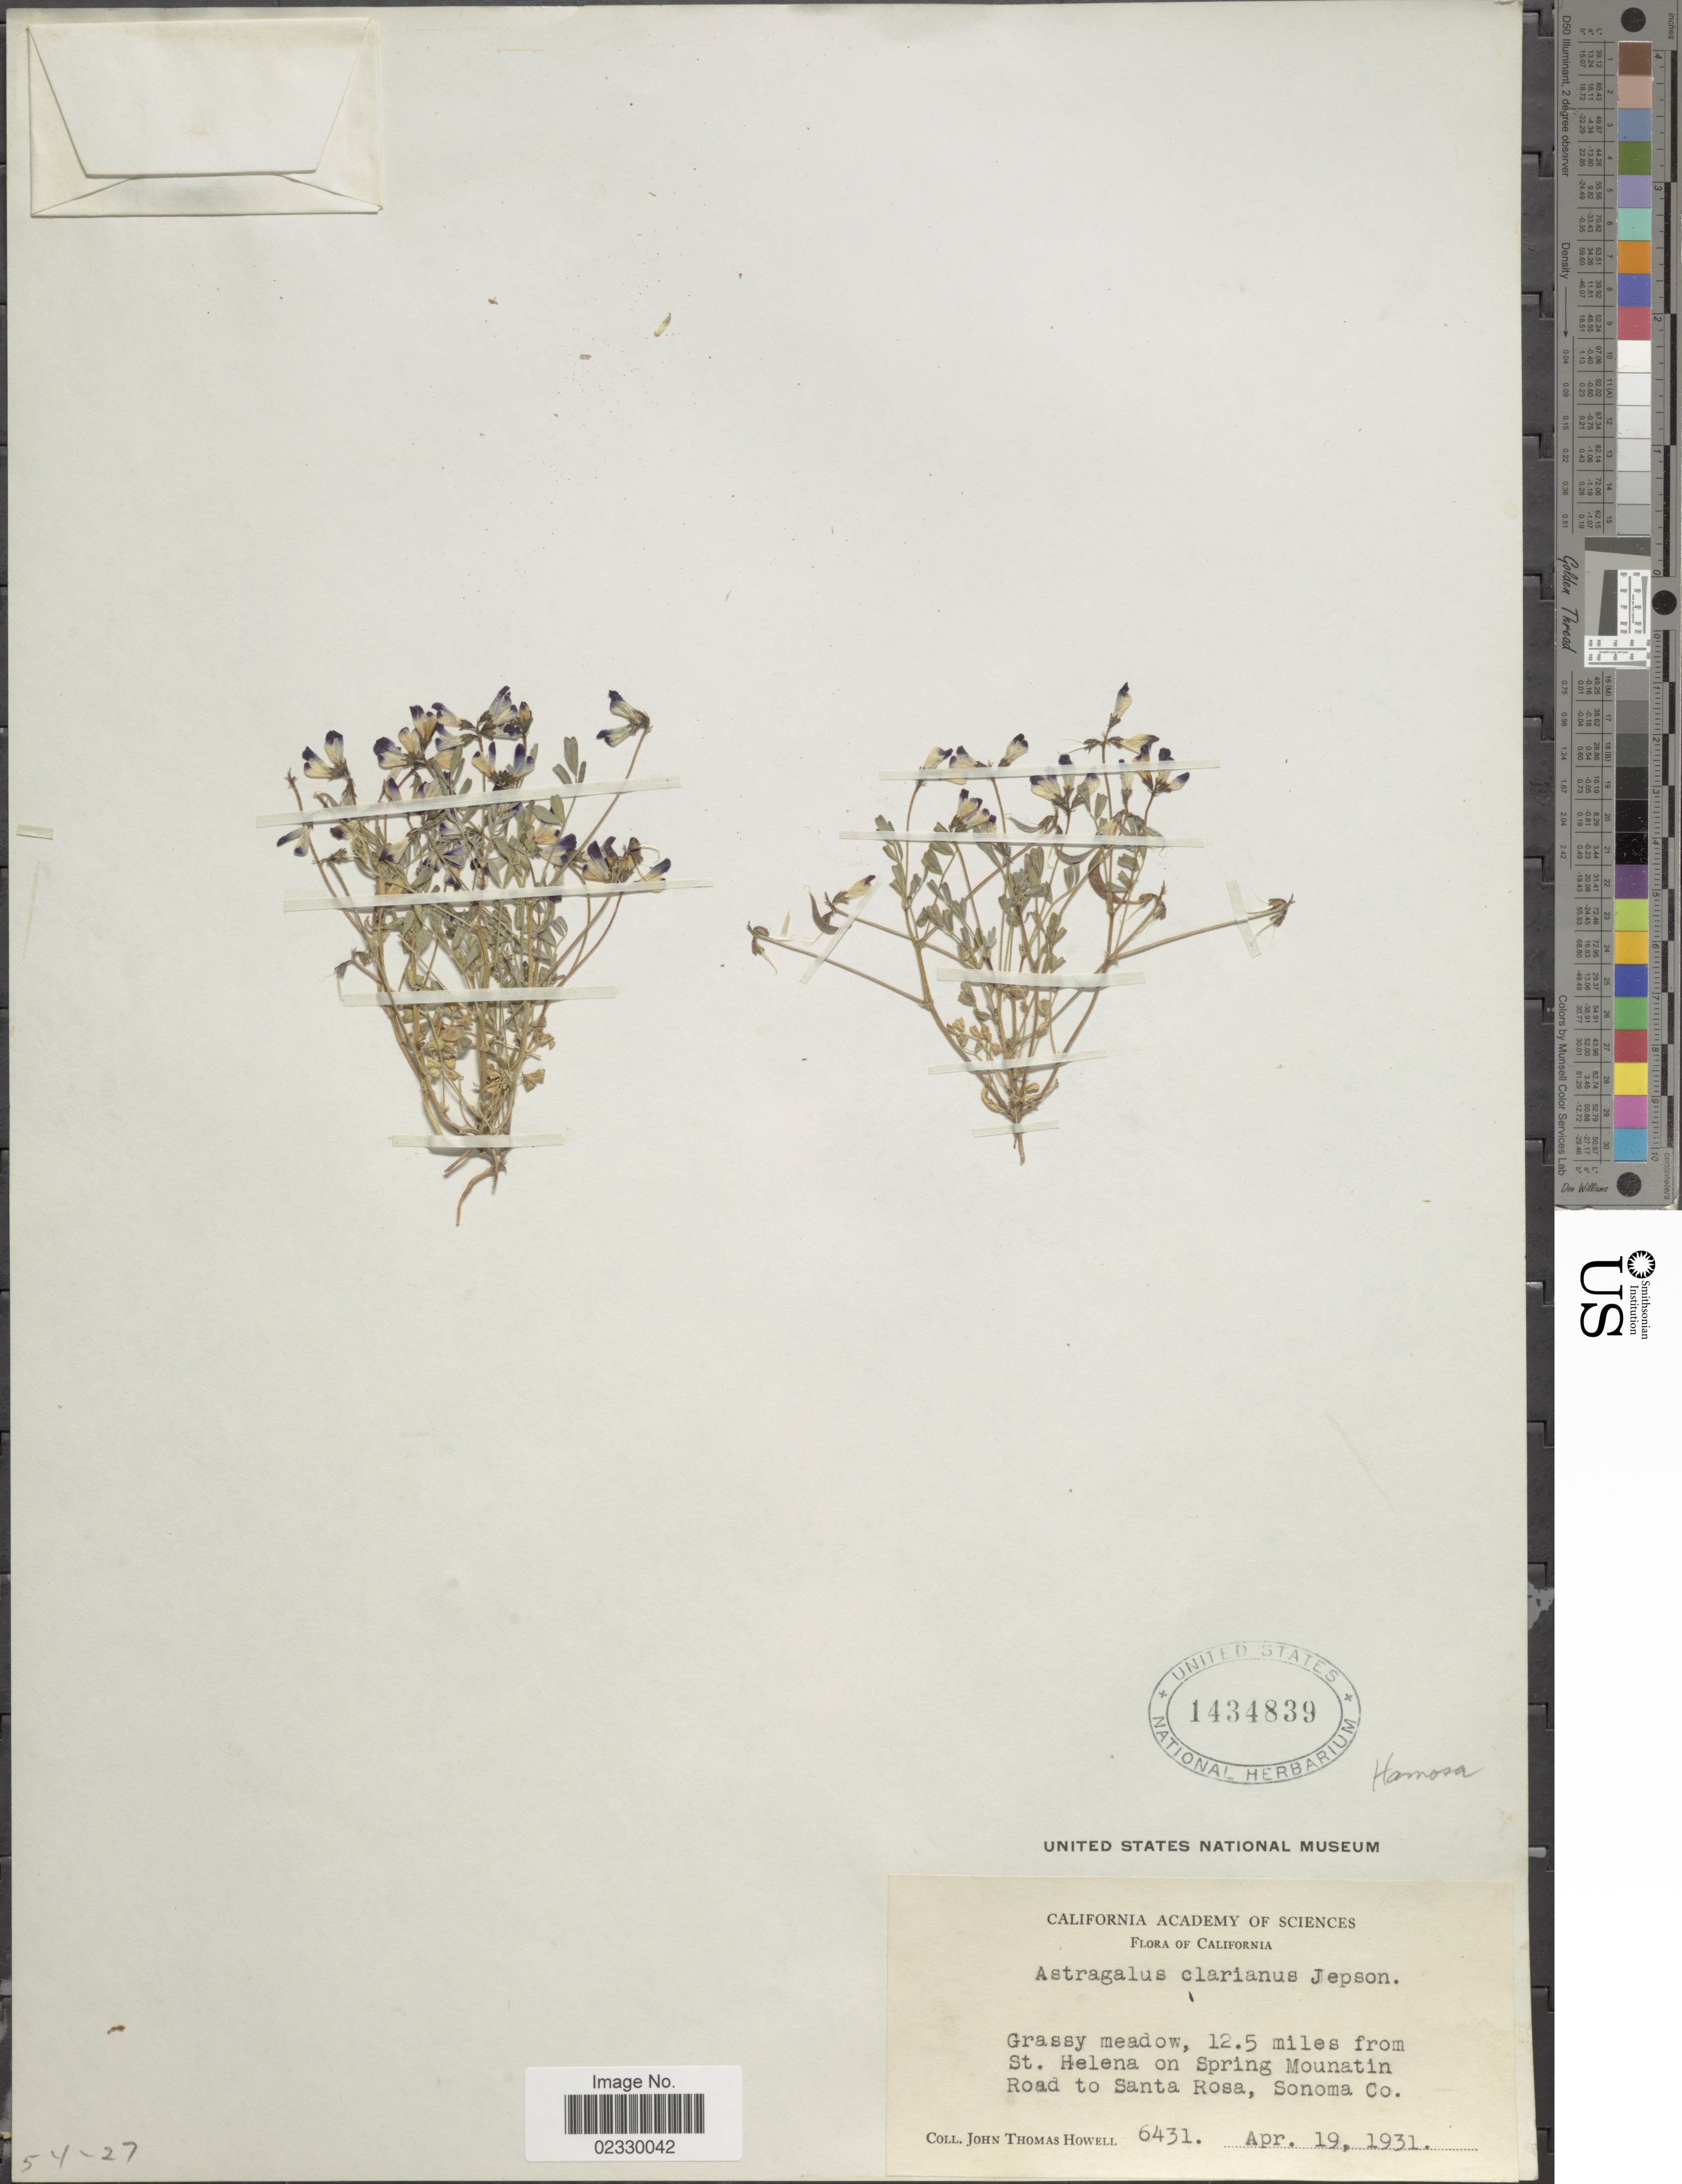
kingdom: Plantae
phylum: Tracheophyta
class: Magnoliopsida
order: Fabales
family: Fabaceae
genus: Astragalus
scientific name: Astragalus clarianus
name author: Jeps.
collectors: J. T. Howell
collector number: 6431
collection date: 1931-04-19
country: United States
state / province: California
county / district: Sonoma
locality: Grassy meadow, 12.5 miles from St. Helena on Spring Mountain. Road to Santa Rosa, Sonoma Co.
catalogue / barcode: US 1434839